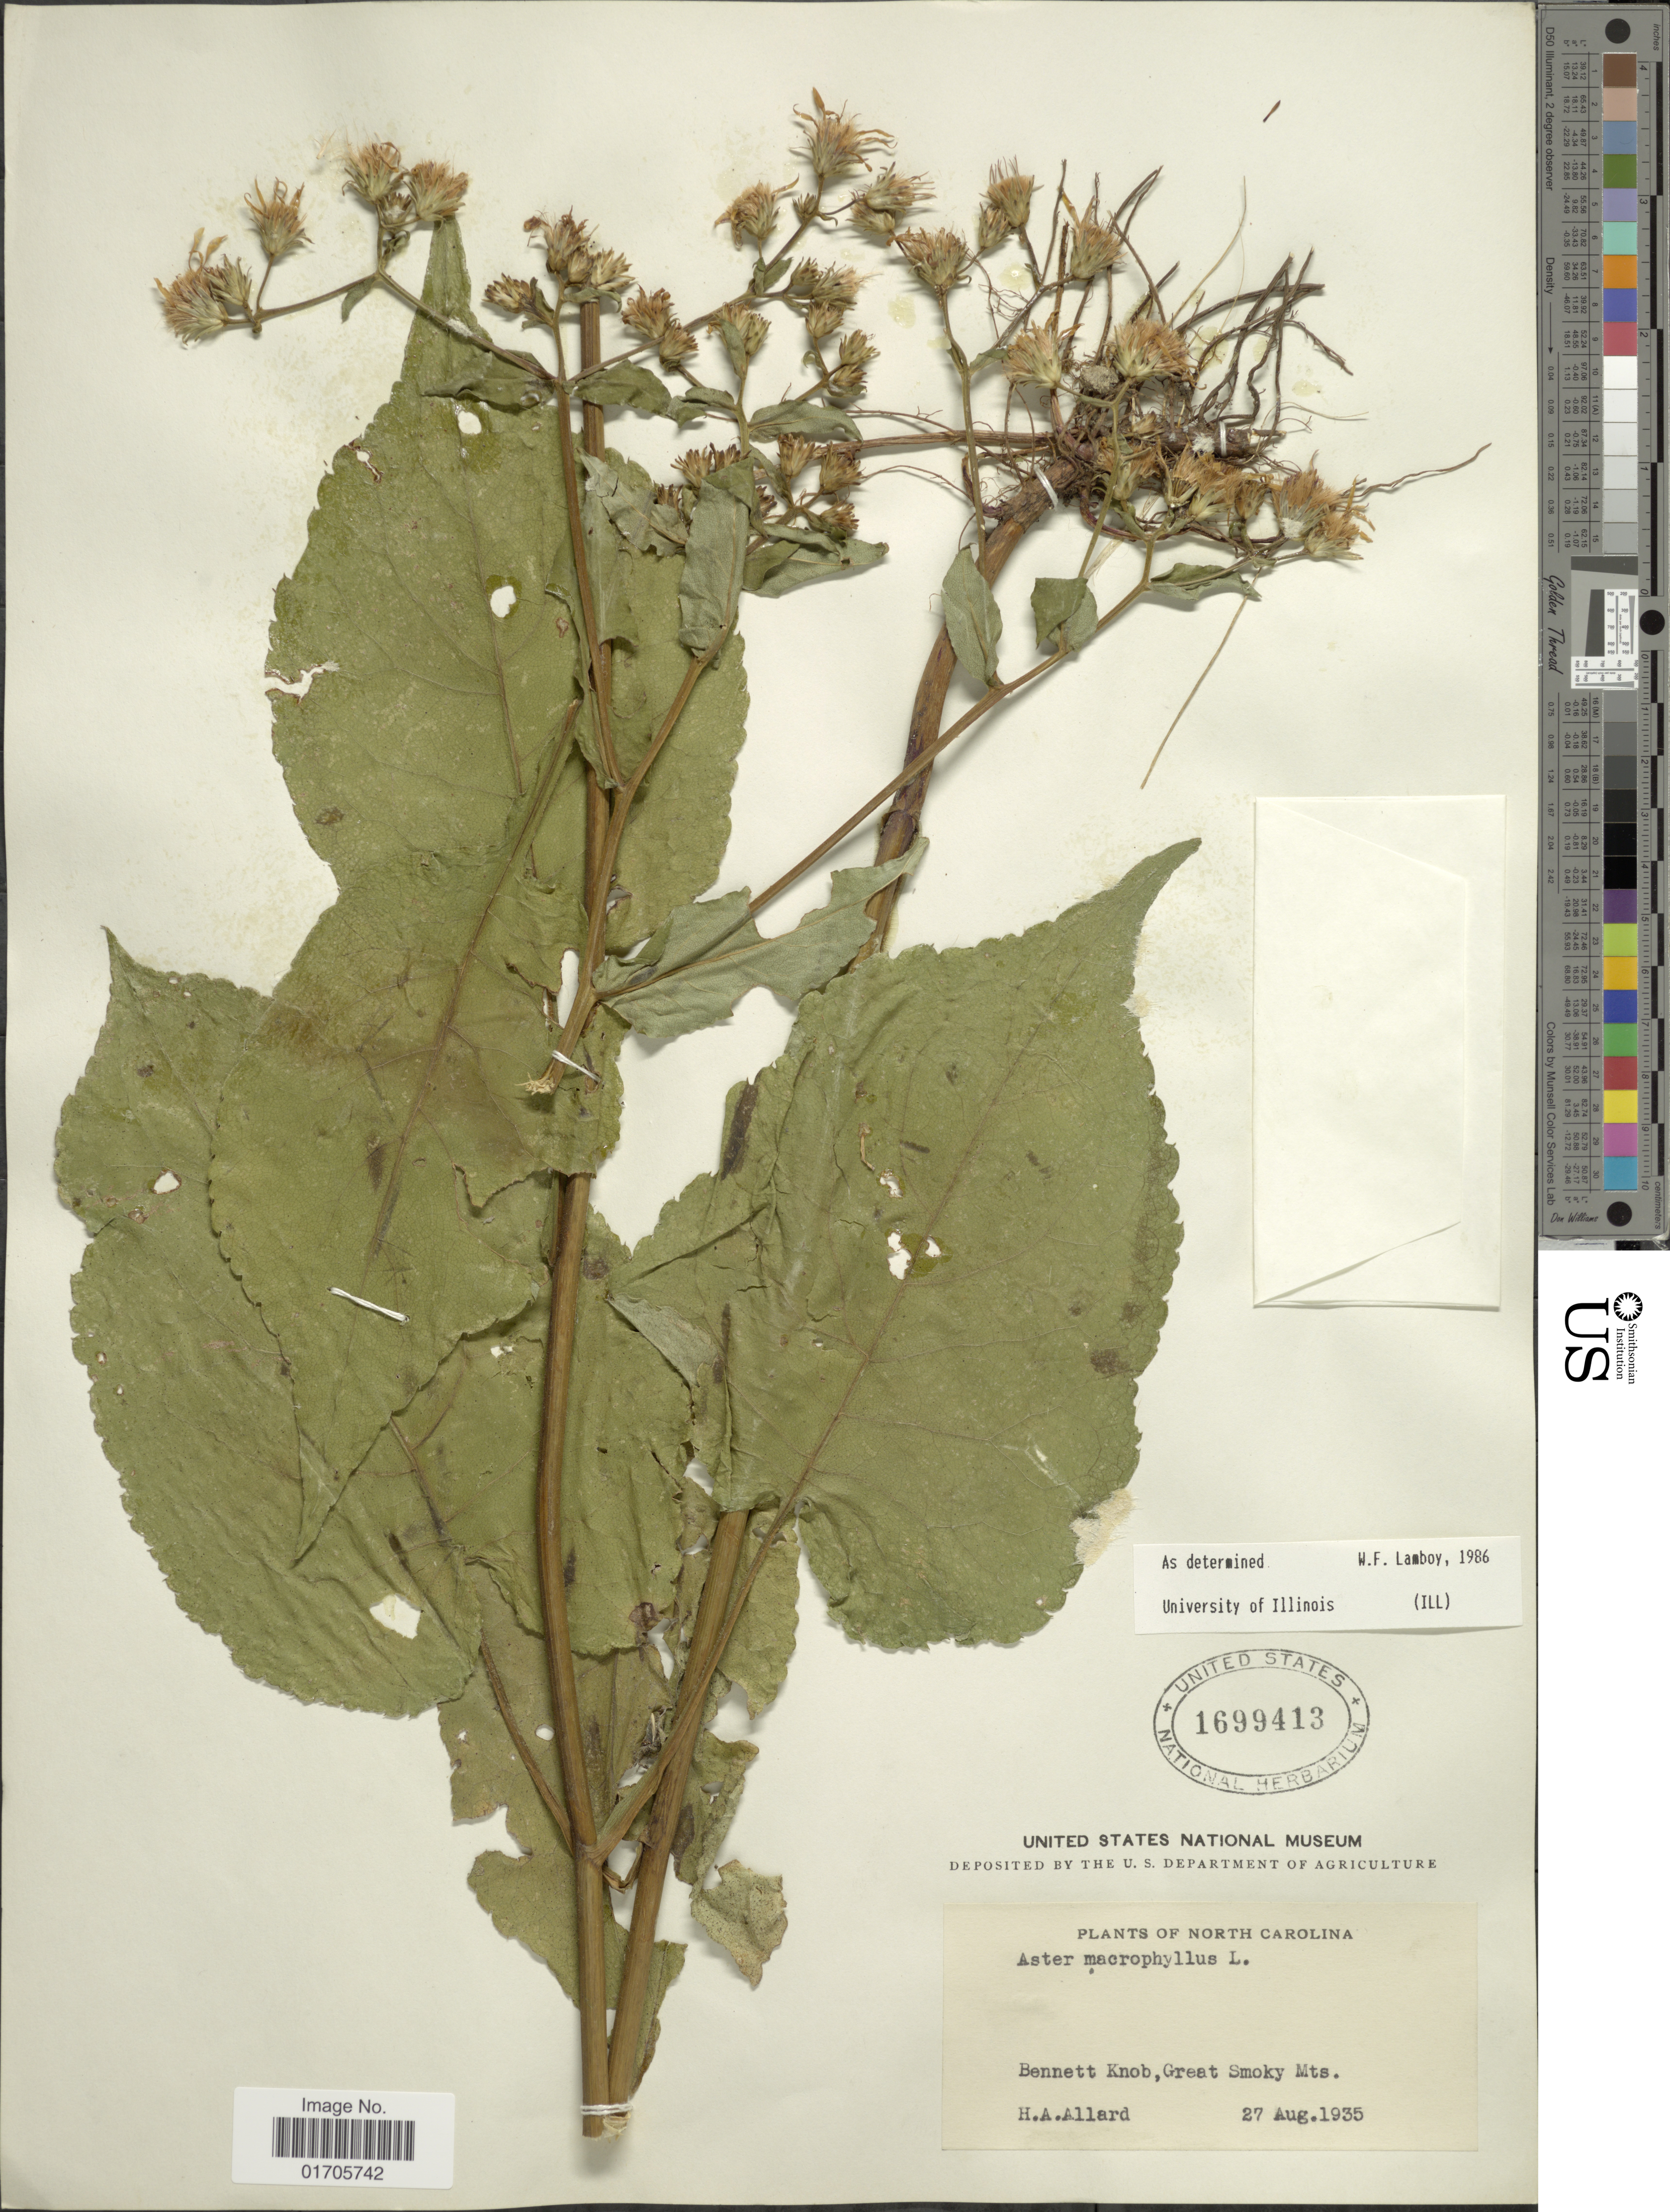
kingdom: Plantae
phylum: Tracheophyta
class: Magnoliopsida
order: Asterales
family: Asteraceae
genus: Eurybia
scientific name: Eurybia macrophylla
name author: (L.) Cass.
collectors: H. A. Allard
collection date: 1935-08-27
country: United States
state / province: North Carolina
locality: North Carolina. Bennett Knob, Great Smoky Mts.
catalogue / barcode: US 1699413